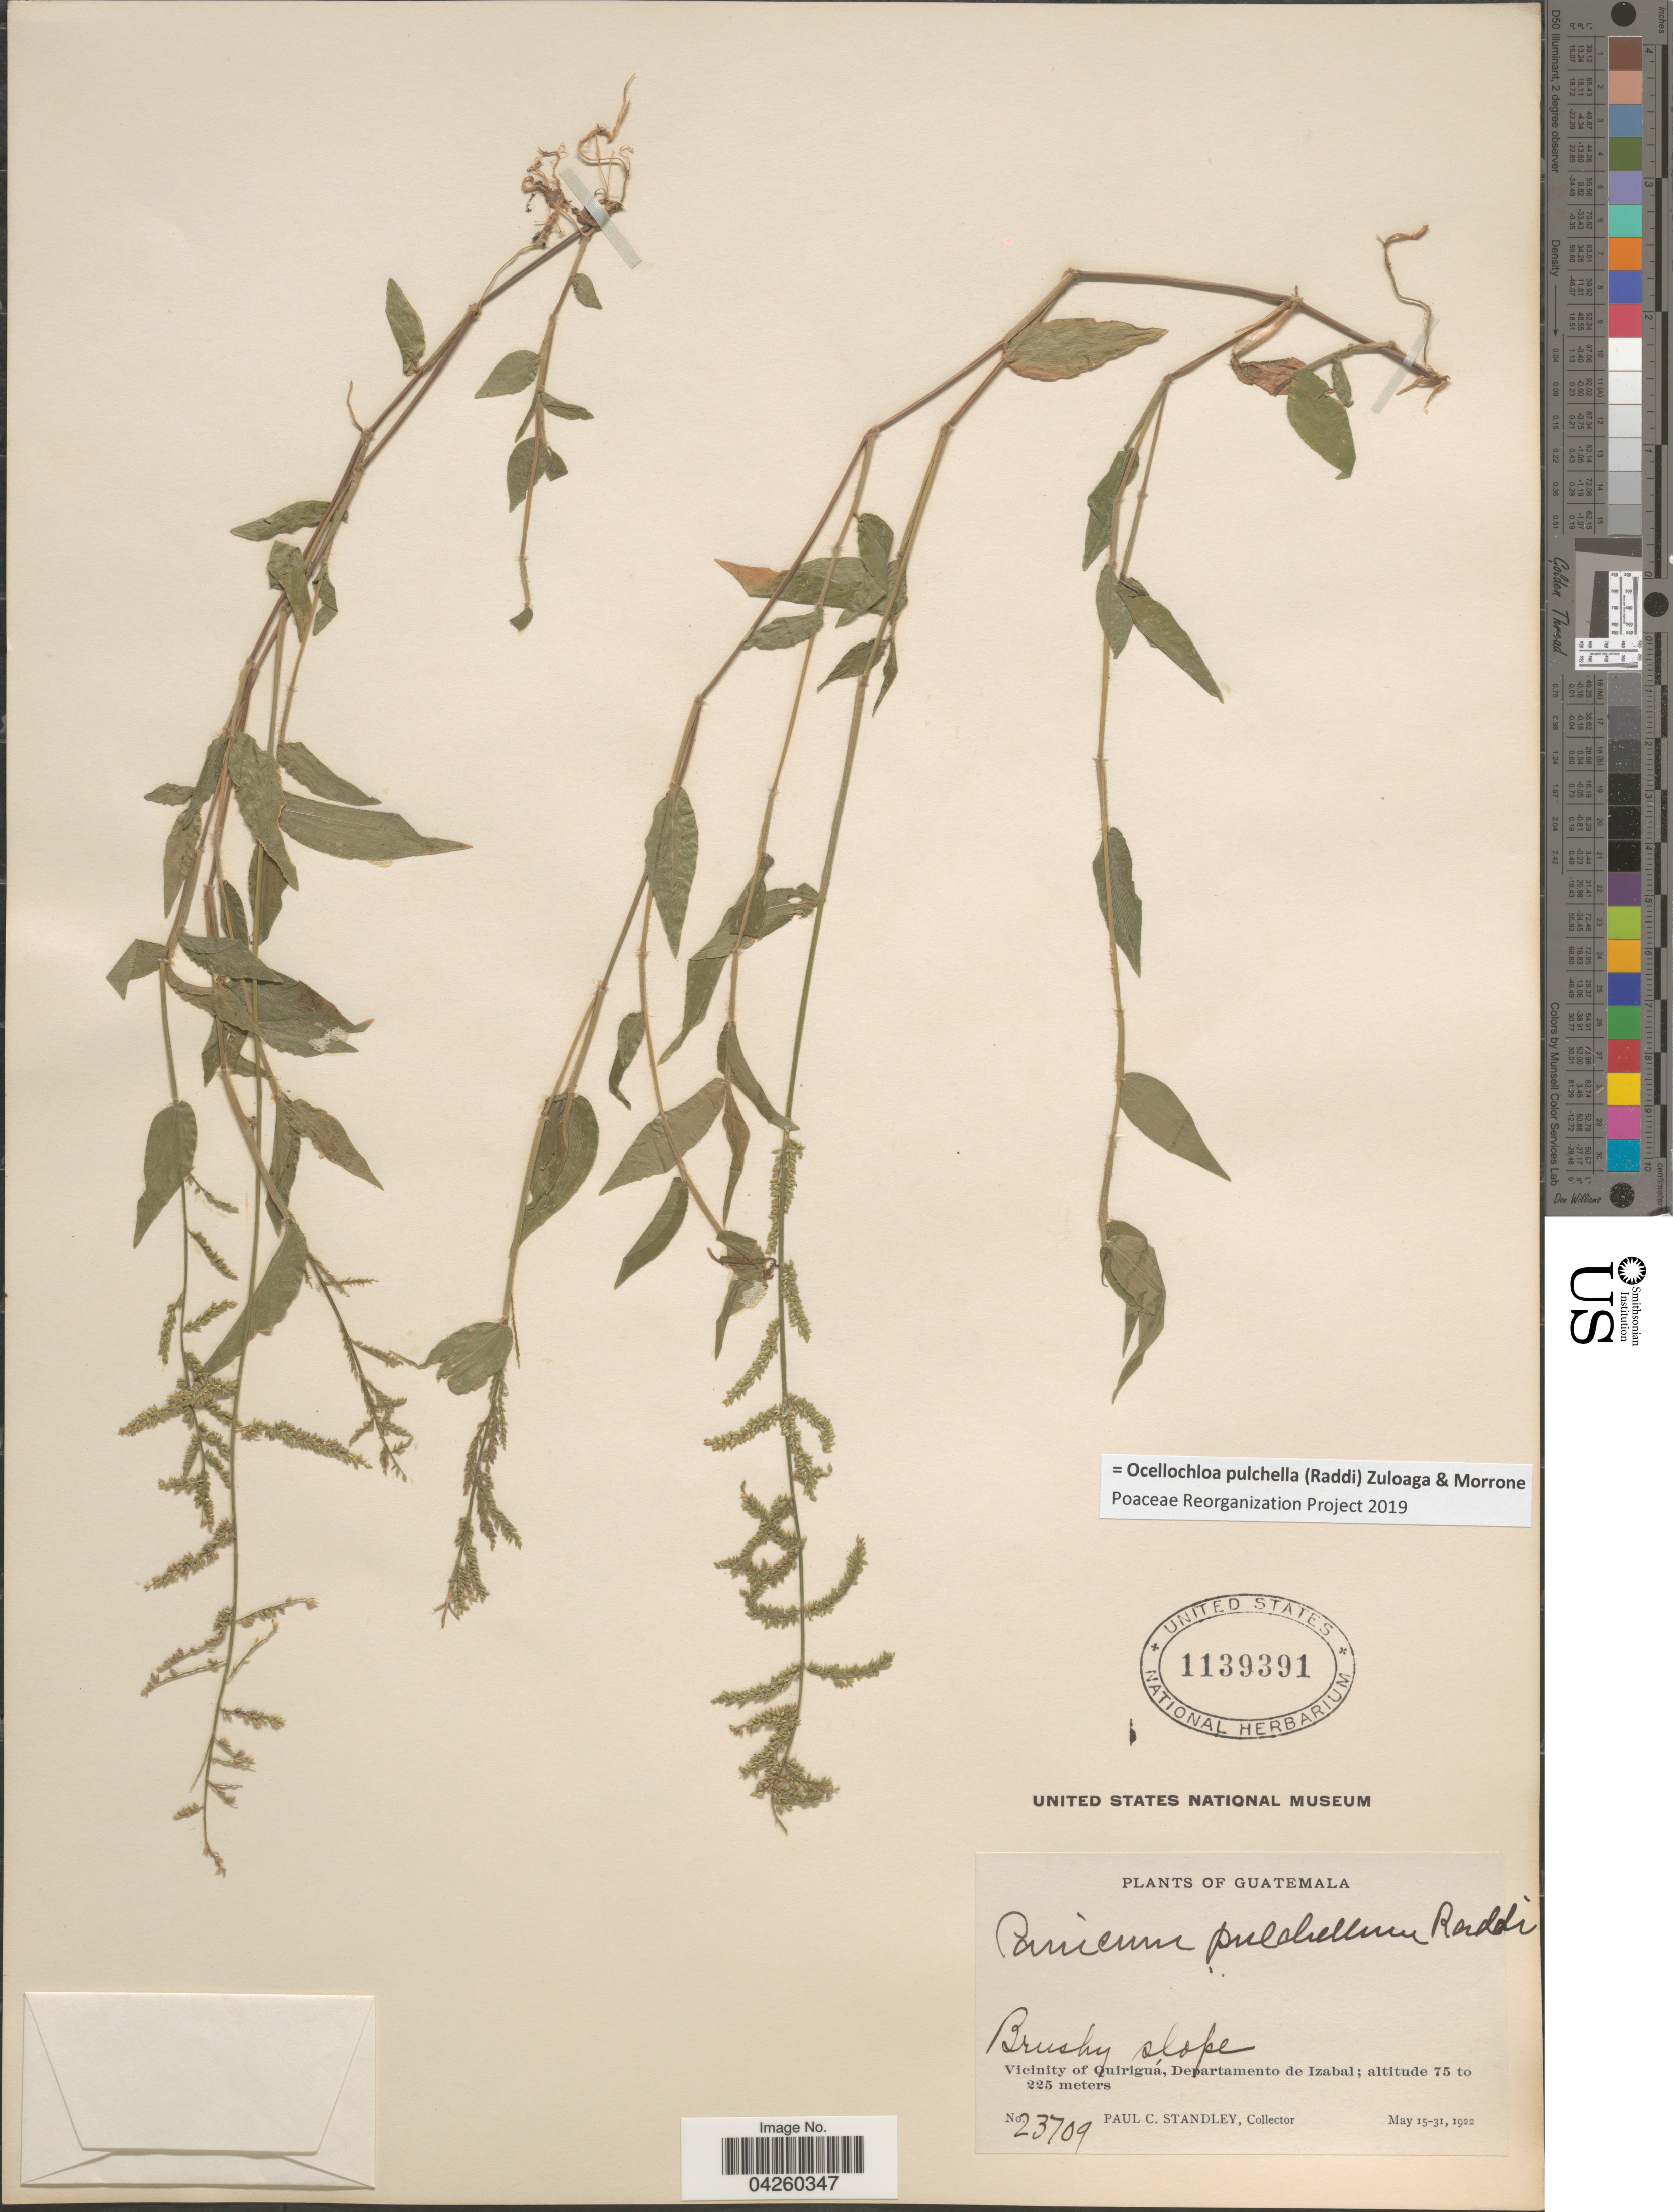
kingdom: Plantae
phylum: Tracheophyta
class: Liliopsida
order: Poales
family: Poaceae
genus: Ocellochloa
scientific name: Ocellochloa pulchella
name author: (Raddi) Zuloaga & Morrone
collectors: P. C. Standley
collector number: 23709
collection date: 1922-05-15/1922-05-31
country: Guatemala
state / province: Izabal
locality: Vicinity of Quiriguá, Departamento de Izabal.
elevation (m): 75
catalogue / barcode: US 1139391